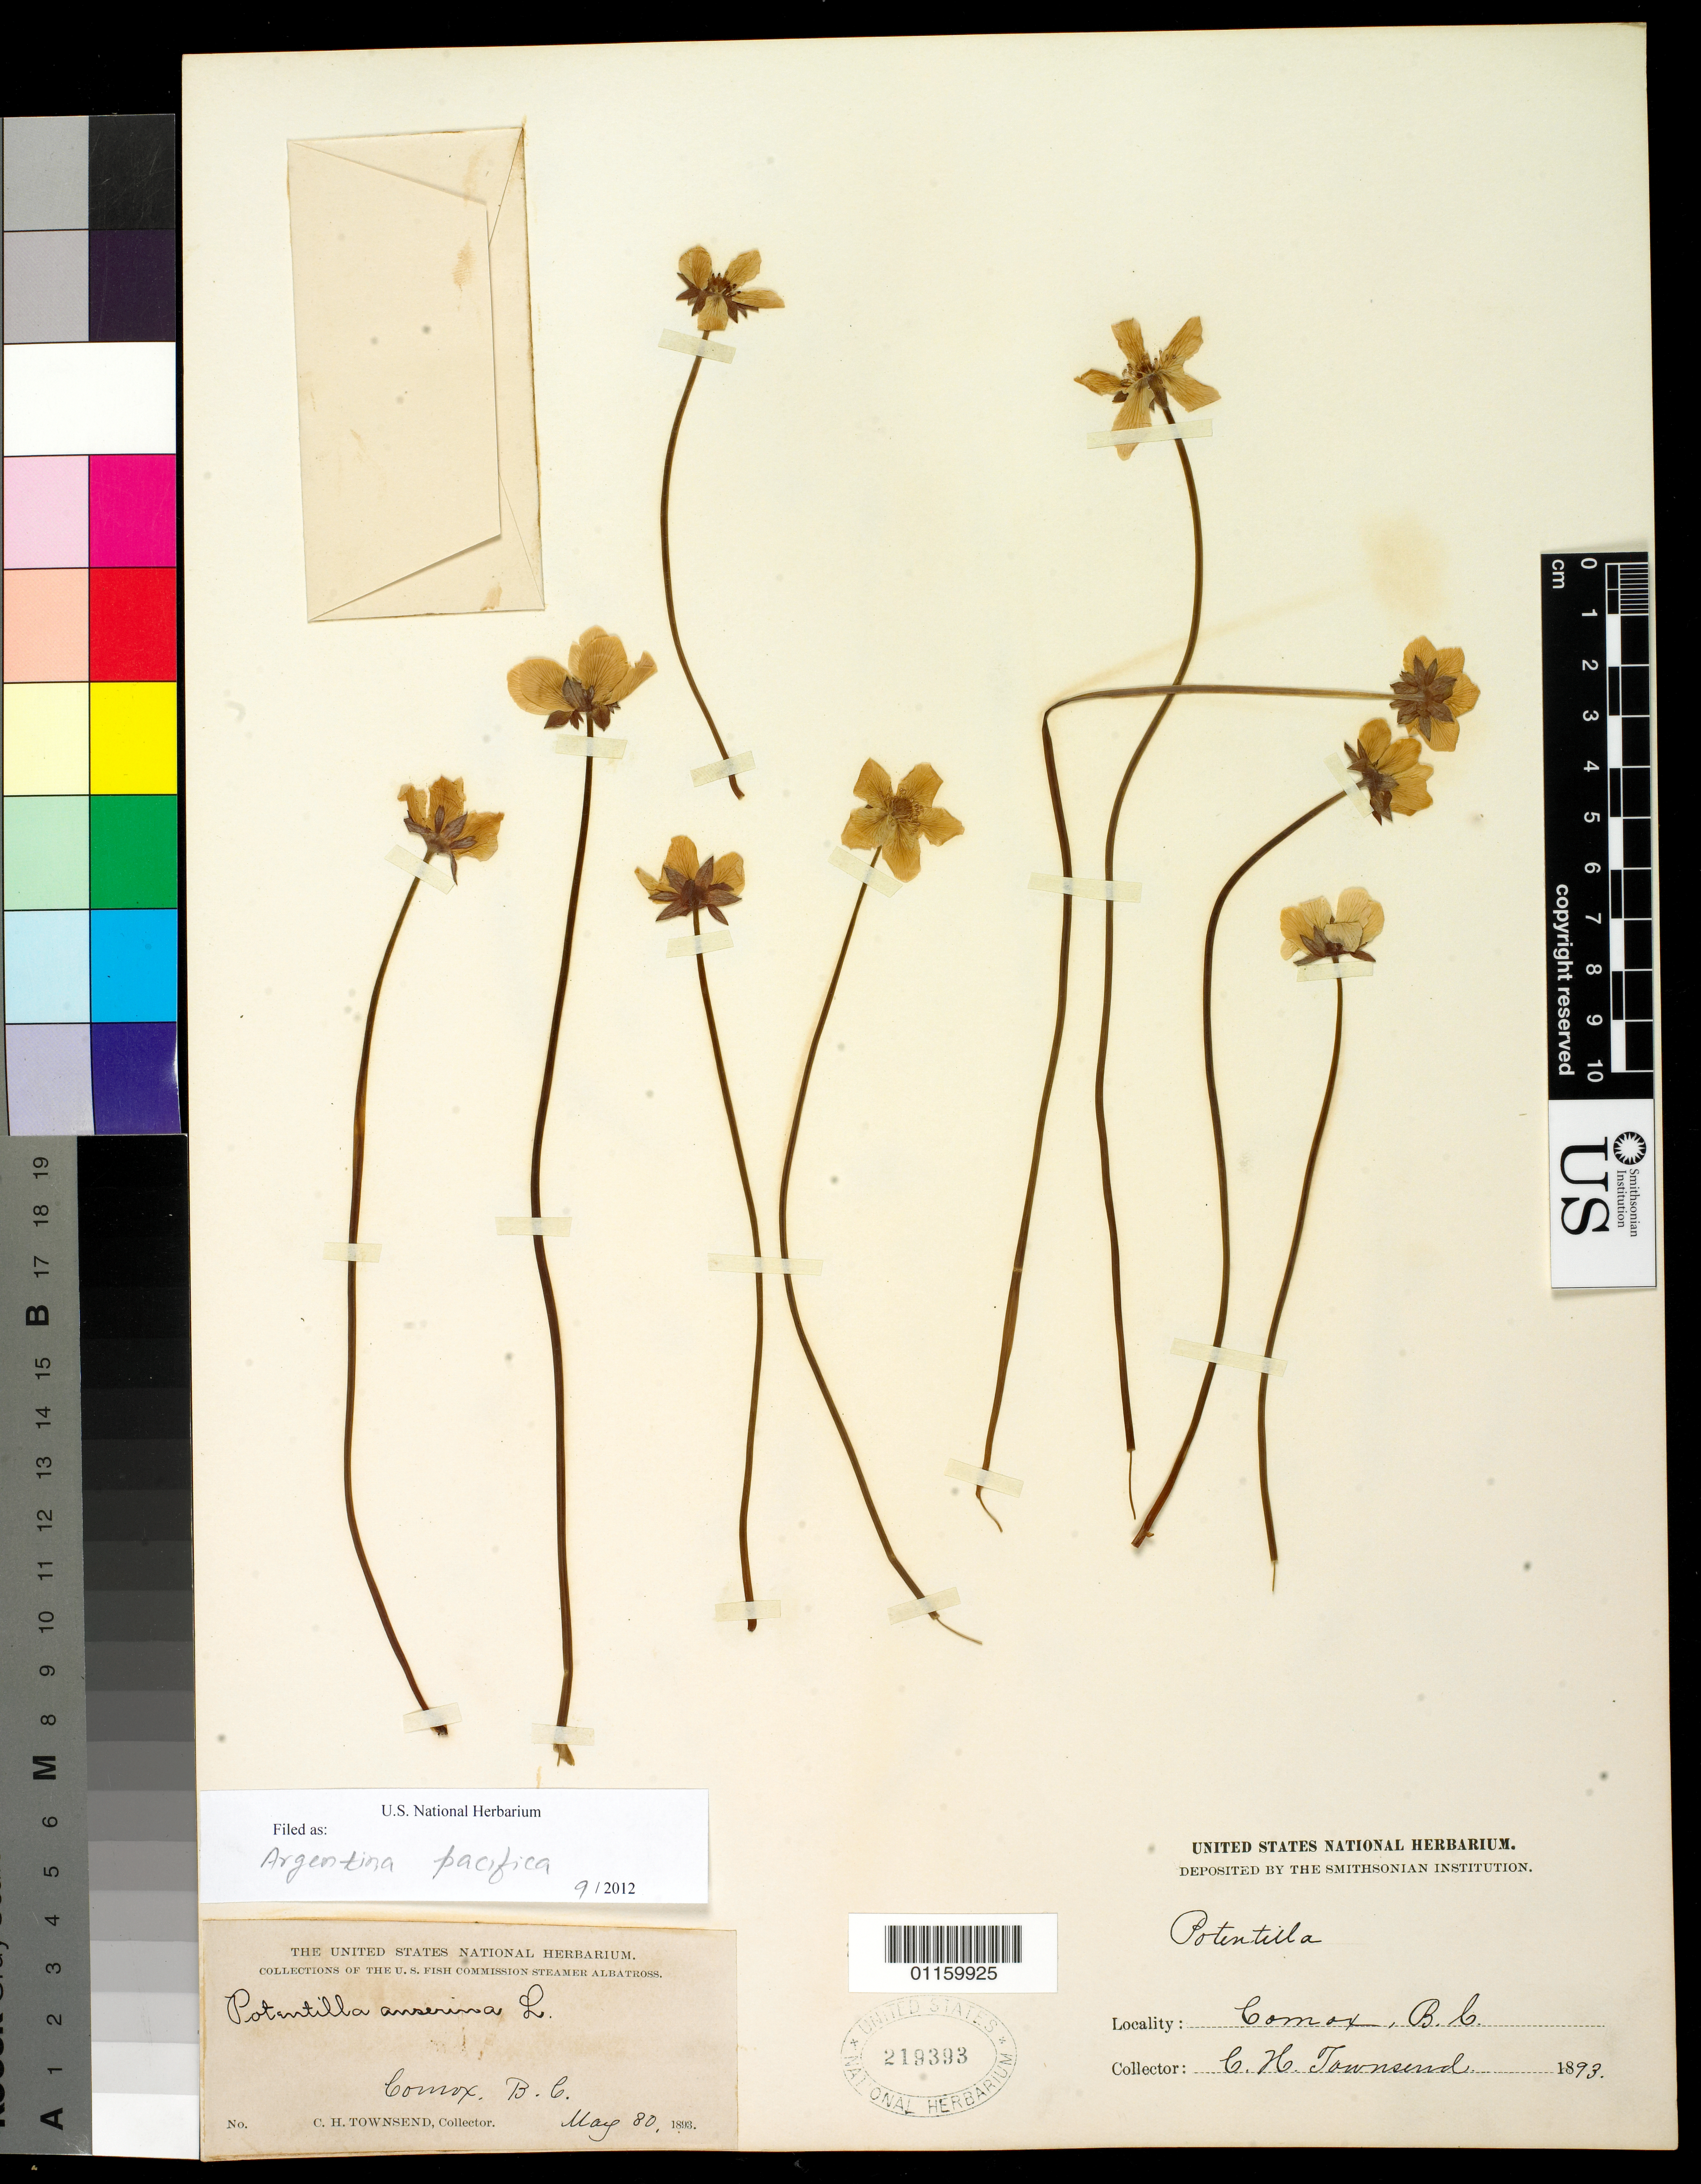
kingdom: Plantae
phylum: Tracheophyta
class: Magnoliopsida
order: Rosales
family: Rosaceae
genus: Argentina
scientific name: Argentina pacifica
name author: (Howell) Rydb.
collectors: C. H. Townsend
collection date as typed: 08 May 1893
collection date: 1893-05-08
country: Canada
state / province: British Columbia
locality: Comox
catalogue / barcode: US 219393